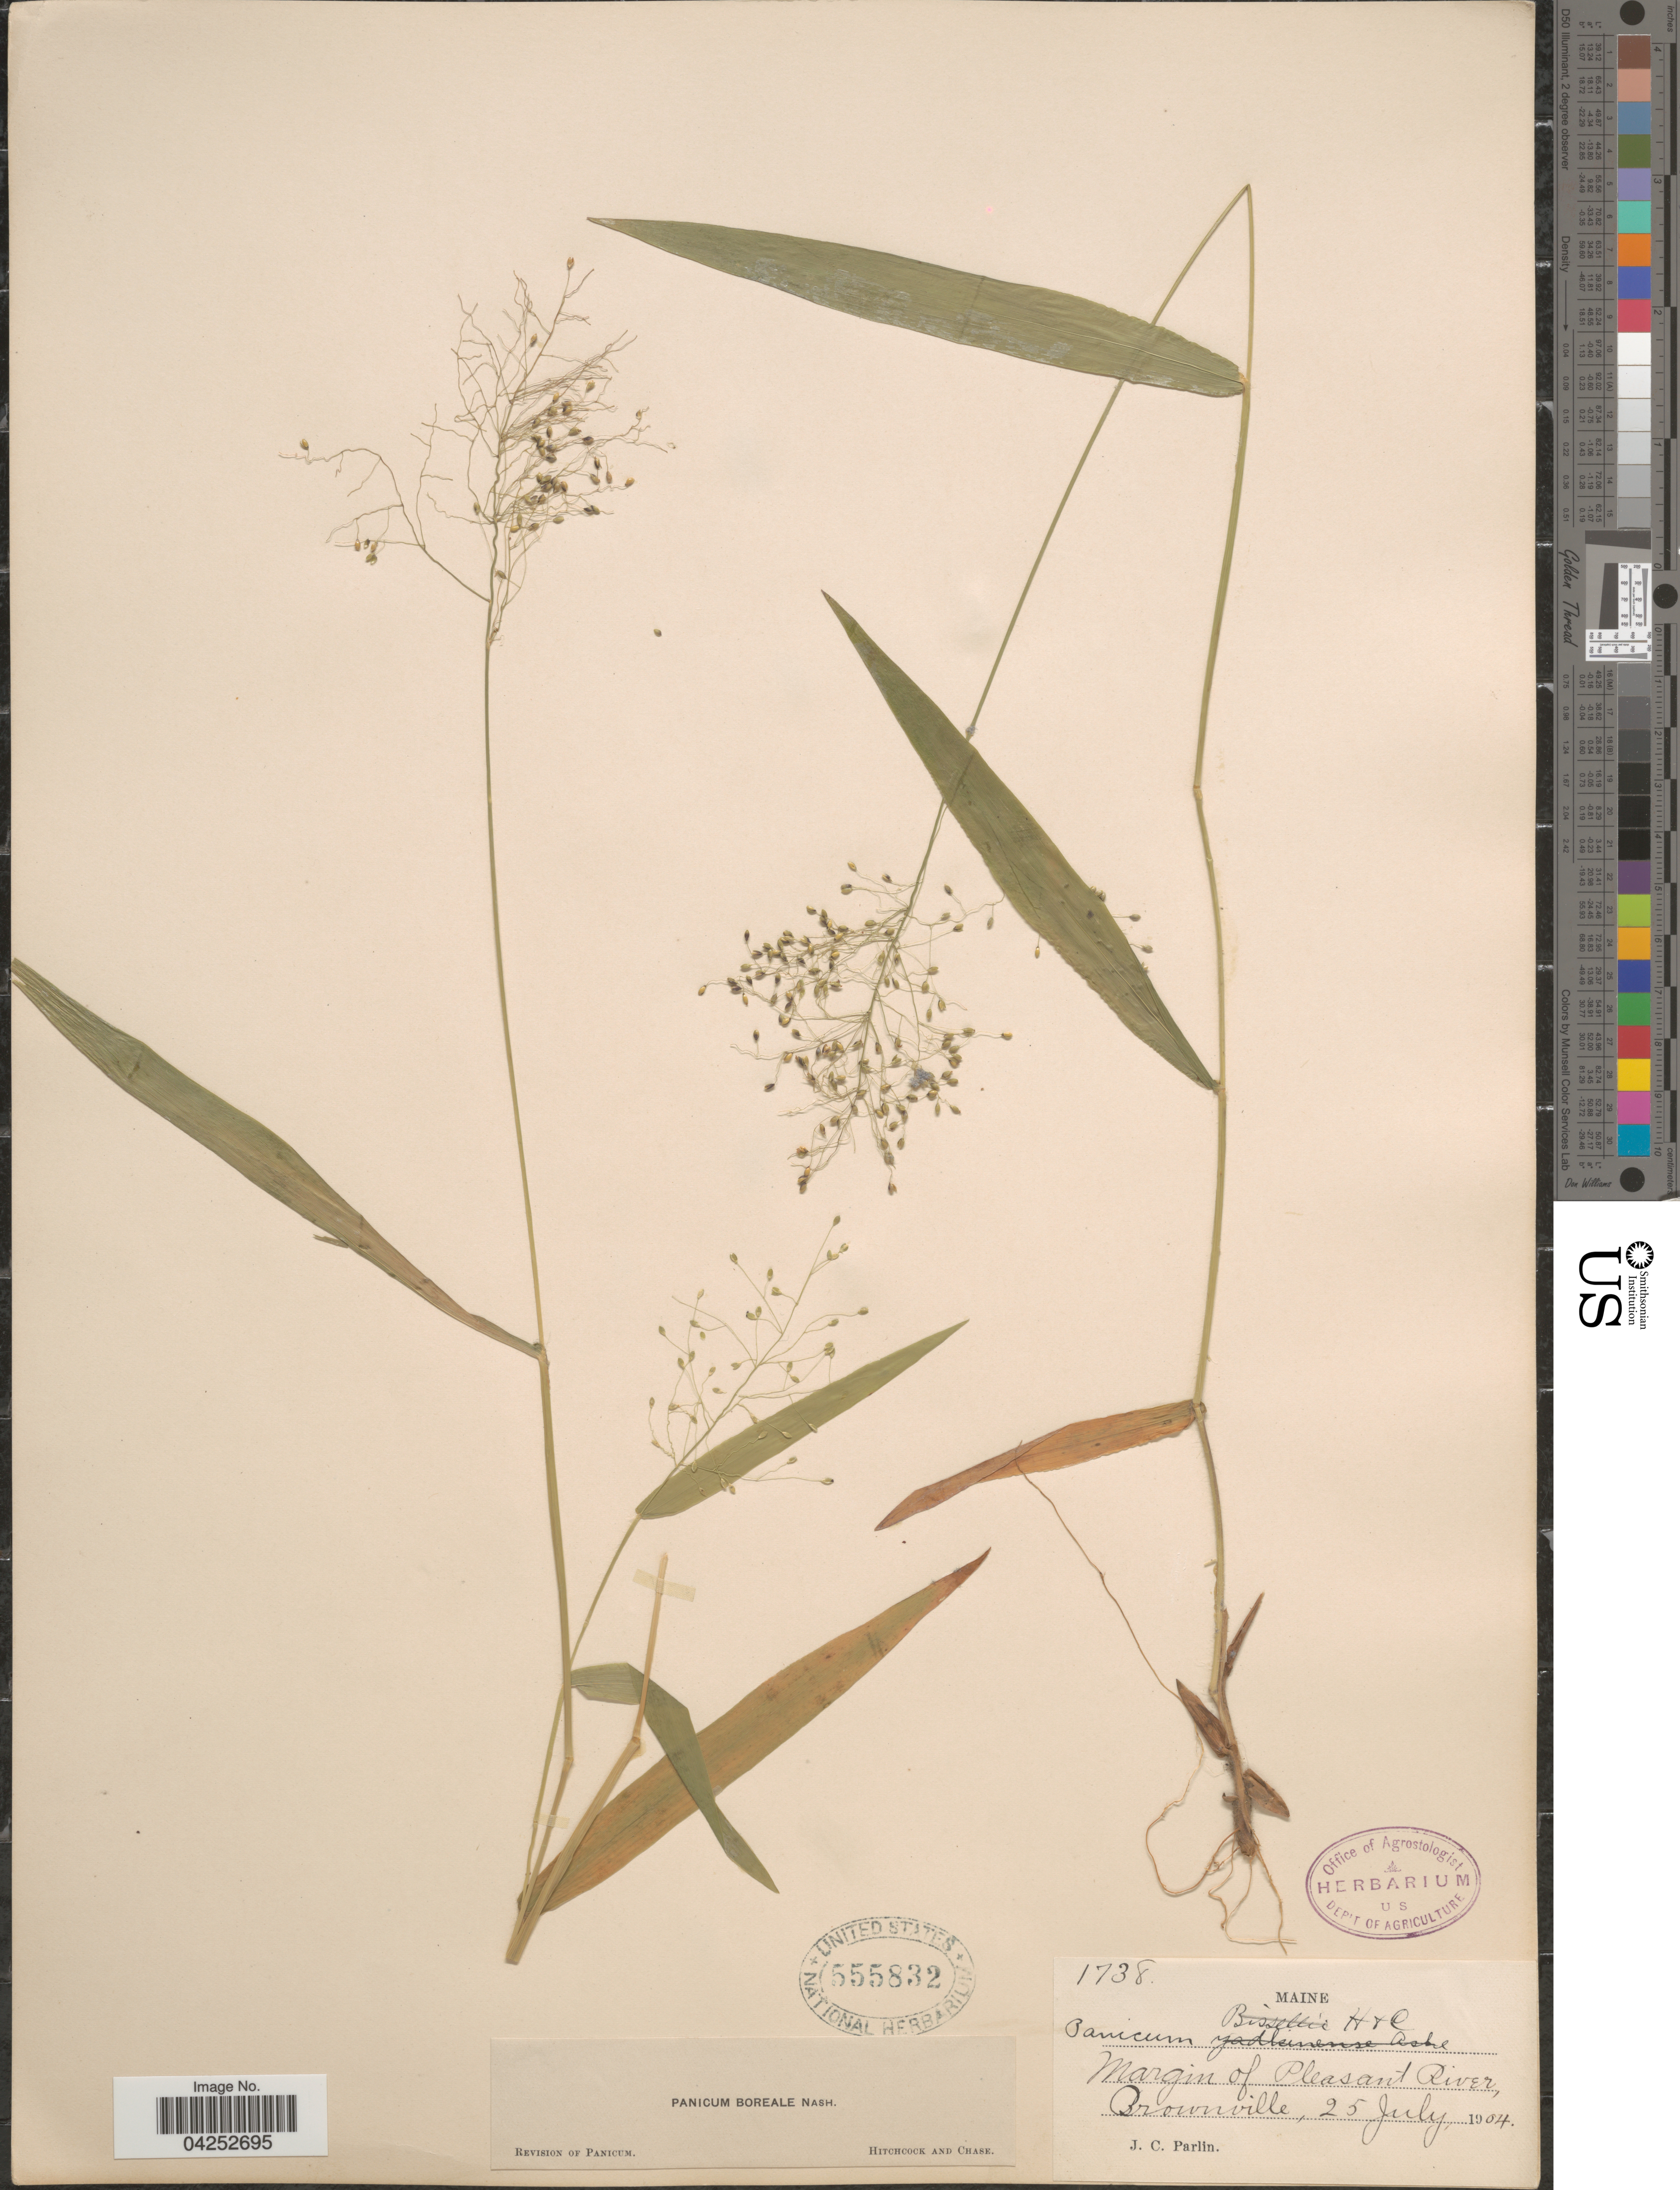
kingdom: Plantae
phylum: Tracheophyta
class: Liliopsida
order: Poales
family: Poaceae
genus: Dichanthelium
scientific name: Dichanthelium boreale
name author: (Nash) Freckmann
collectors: J. Parlin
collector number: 1738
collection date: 1904-07-25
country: United States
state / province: Maine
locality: Margin of Pleasant River, Brownville.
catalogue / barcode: US 555832